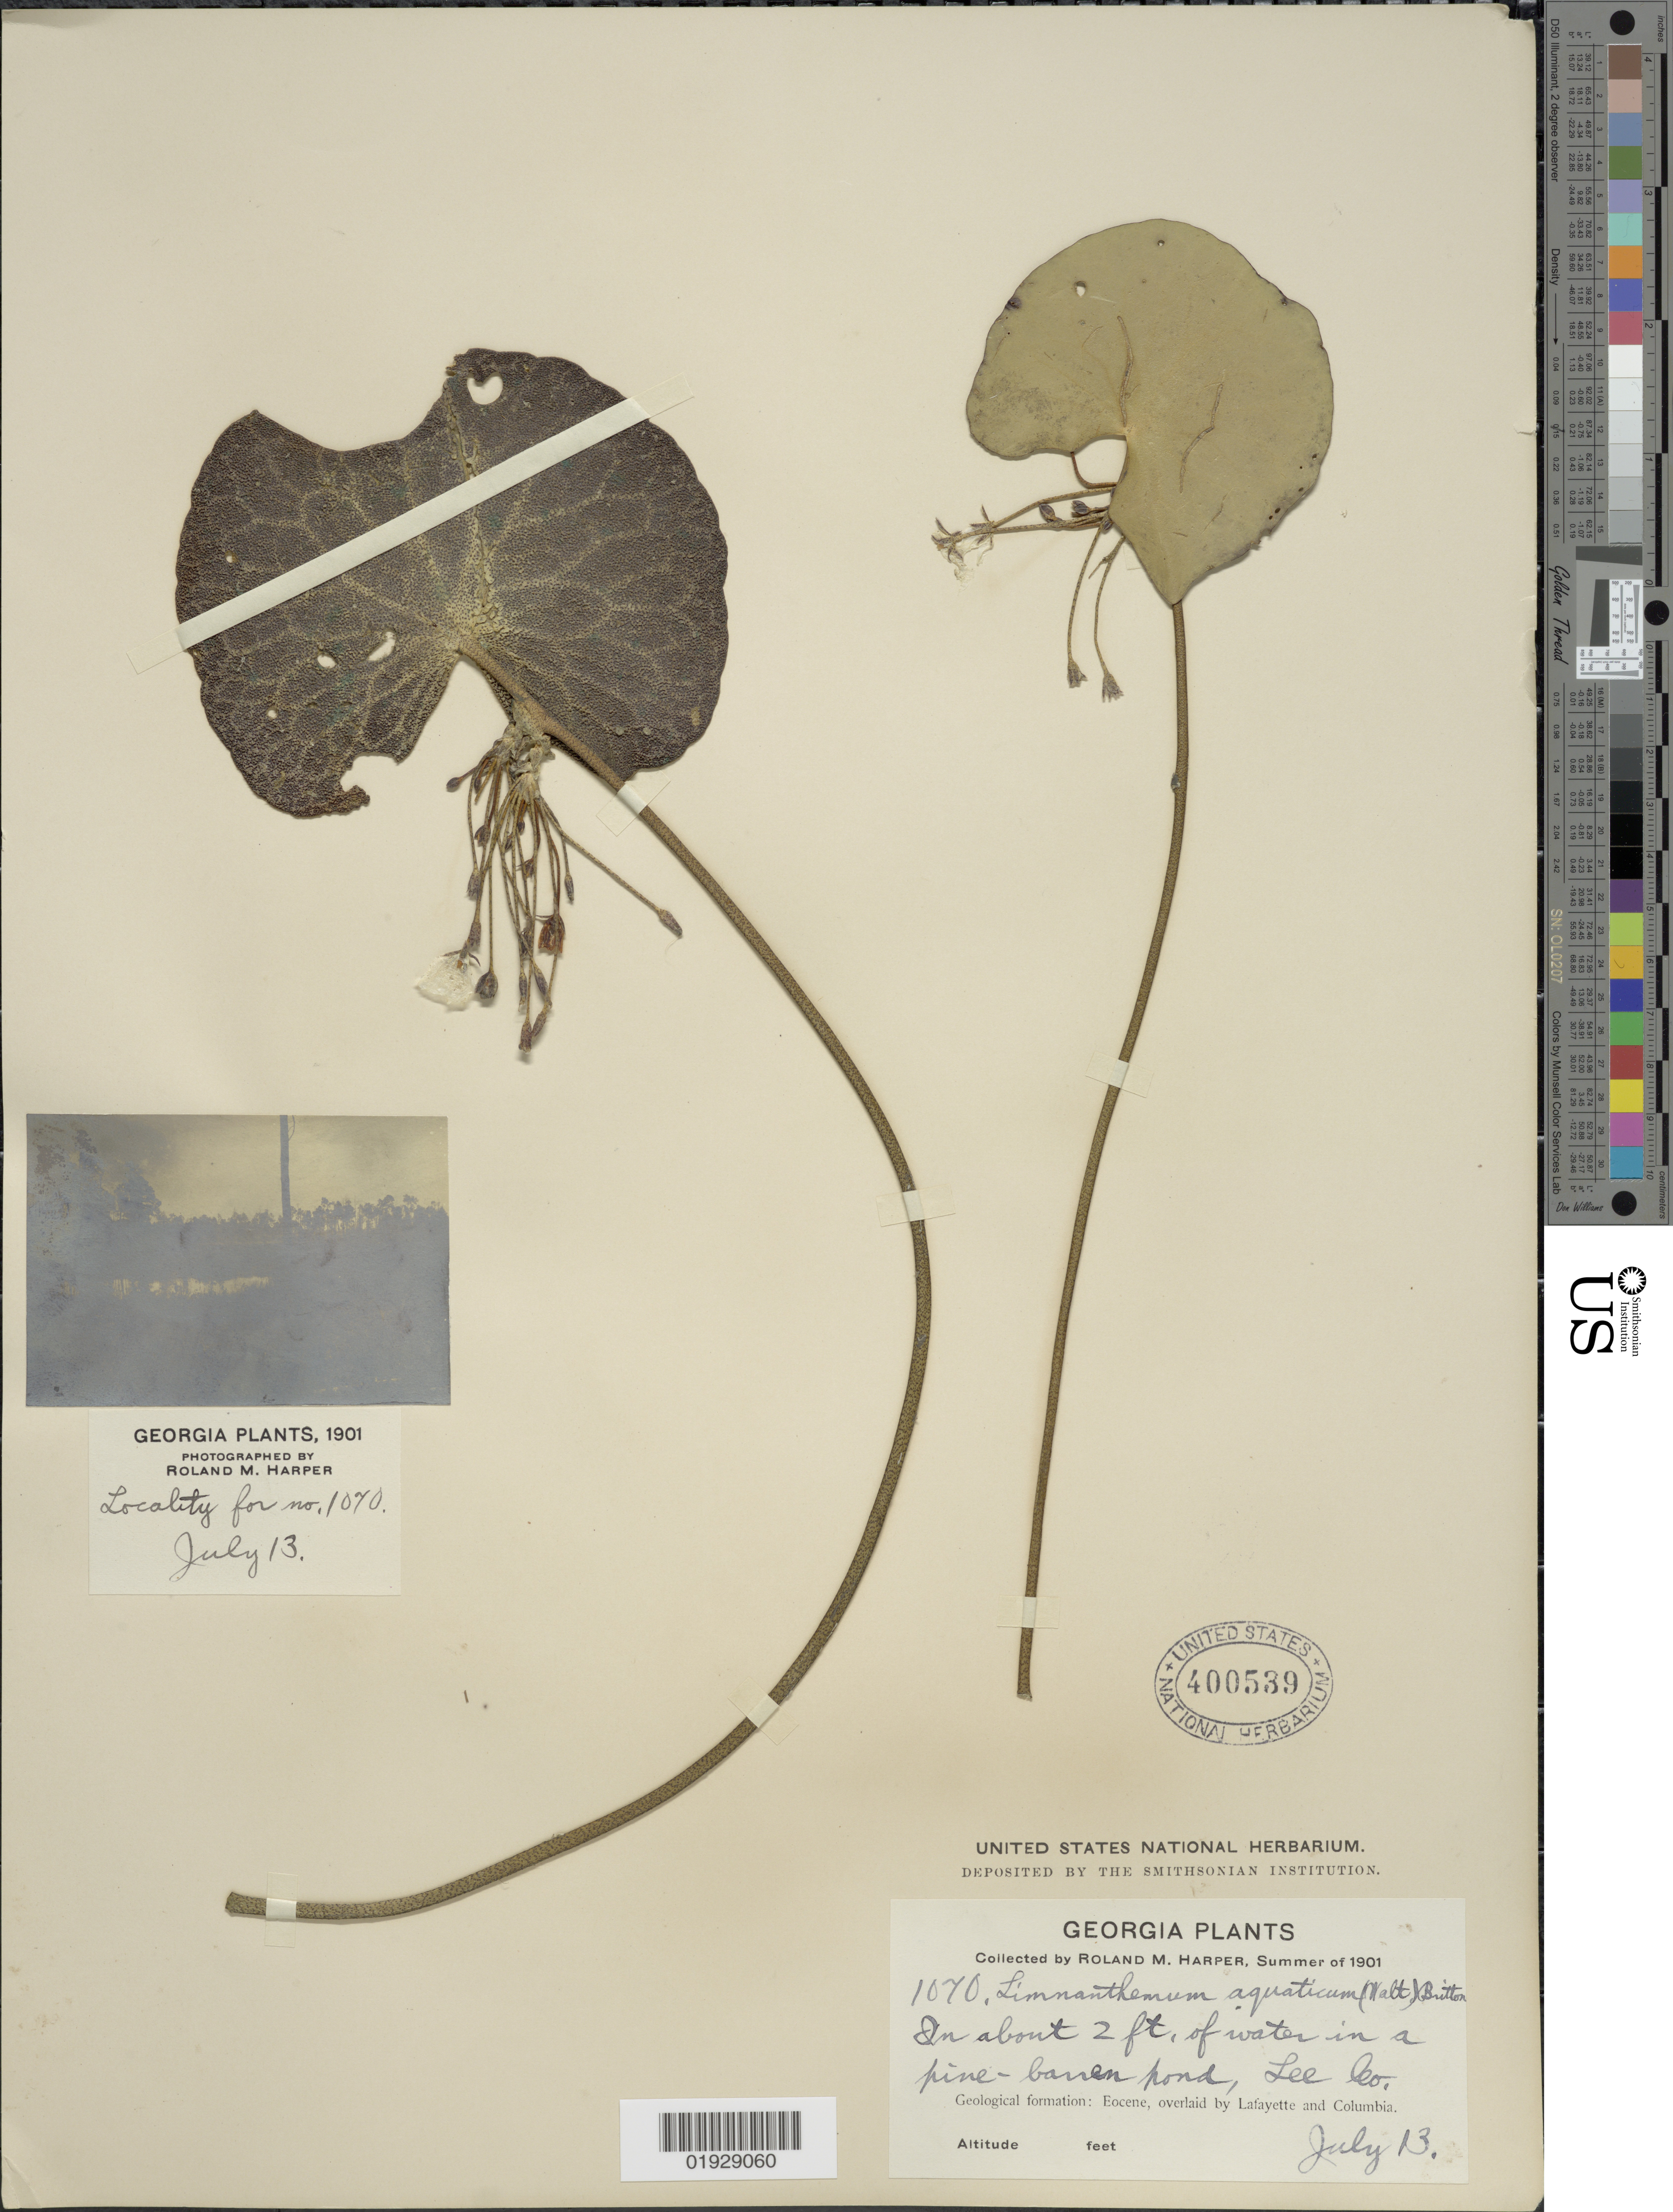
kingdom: Plantae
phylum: Tracheophyta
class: Magnoliopsida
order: Asterales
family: Menyanthaceae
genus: Nymphoides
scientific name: Nymphoides aquatica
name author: (J.F. Gmel.) Kuntze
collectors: R. M. Harper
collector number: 1070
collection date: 1901-07-13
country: United States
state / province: Georgia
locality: In about 2 ft. of water in a pine-barren pond, Lee Co. Eocene, overlaid by Lafayette and Columbia.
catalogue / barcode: US 400539